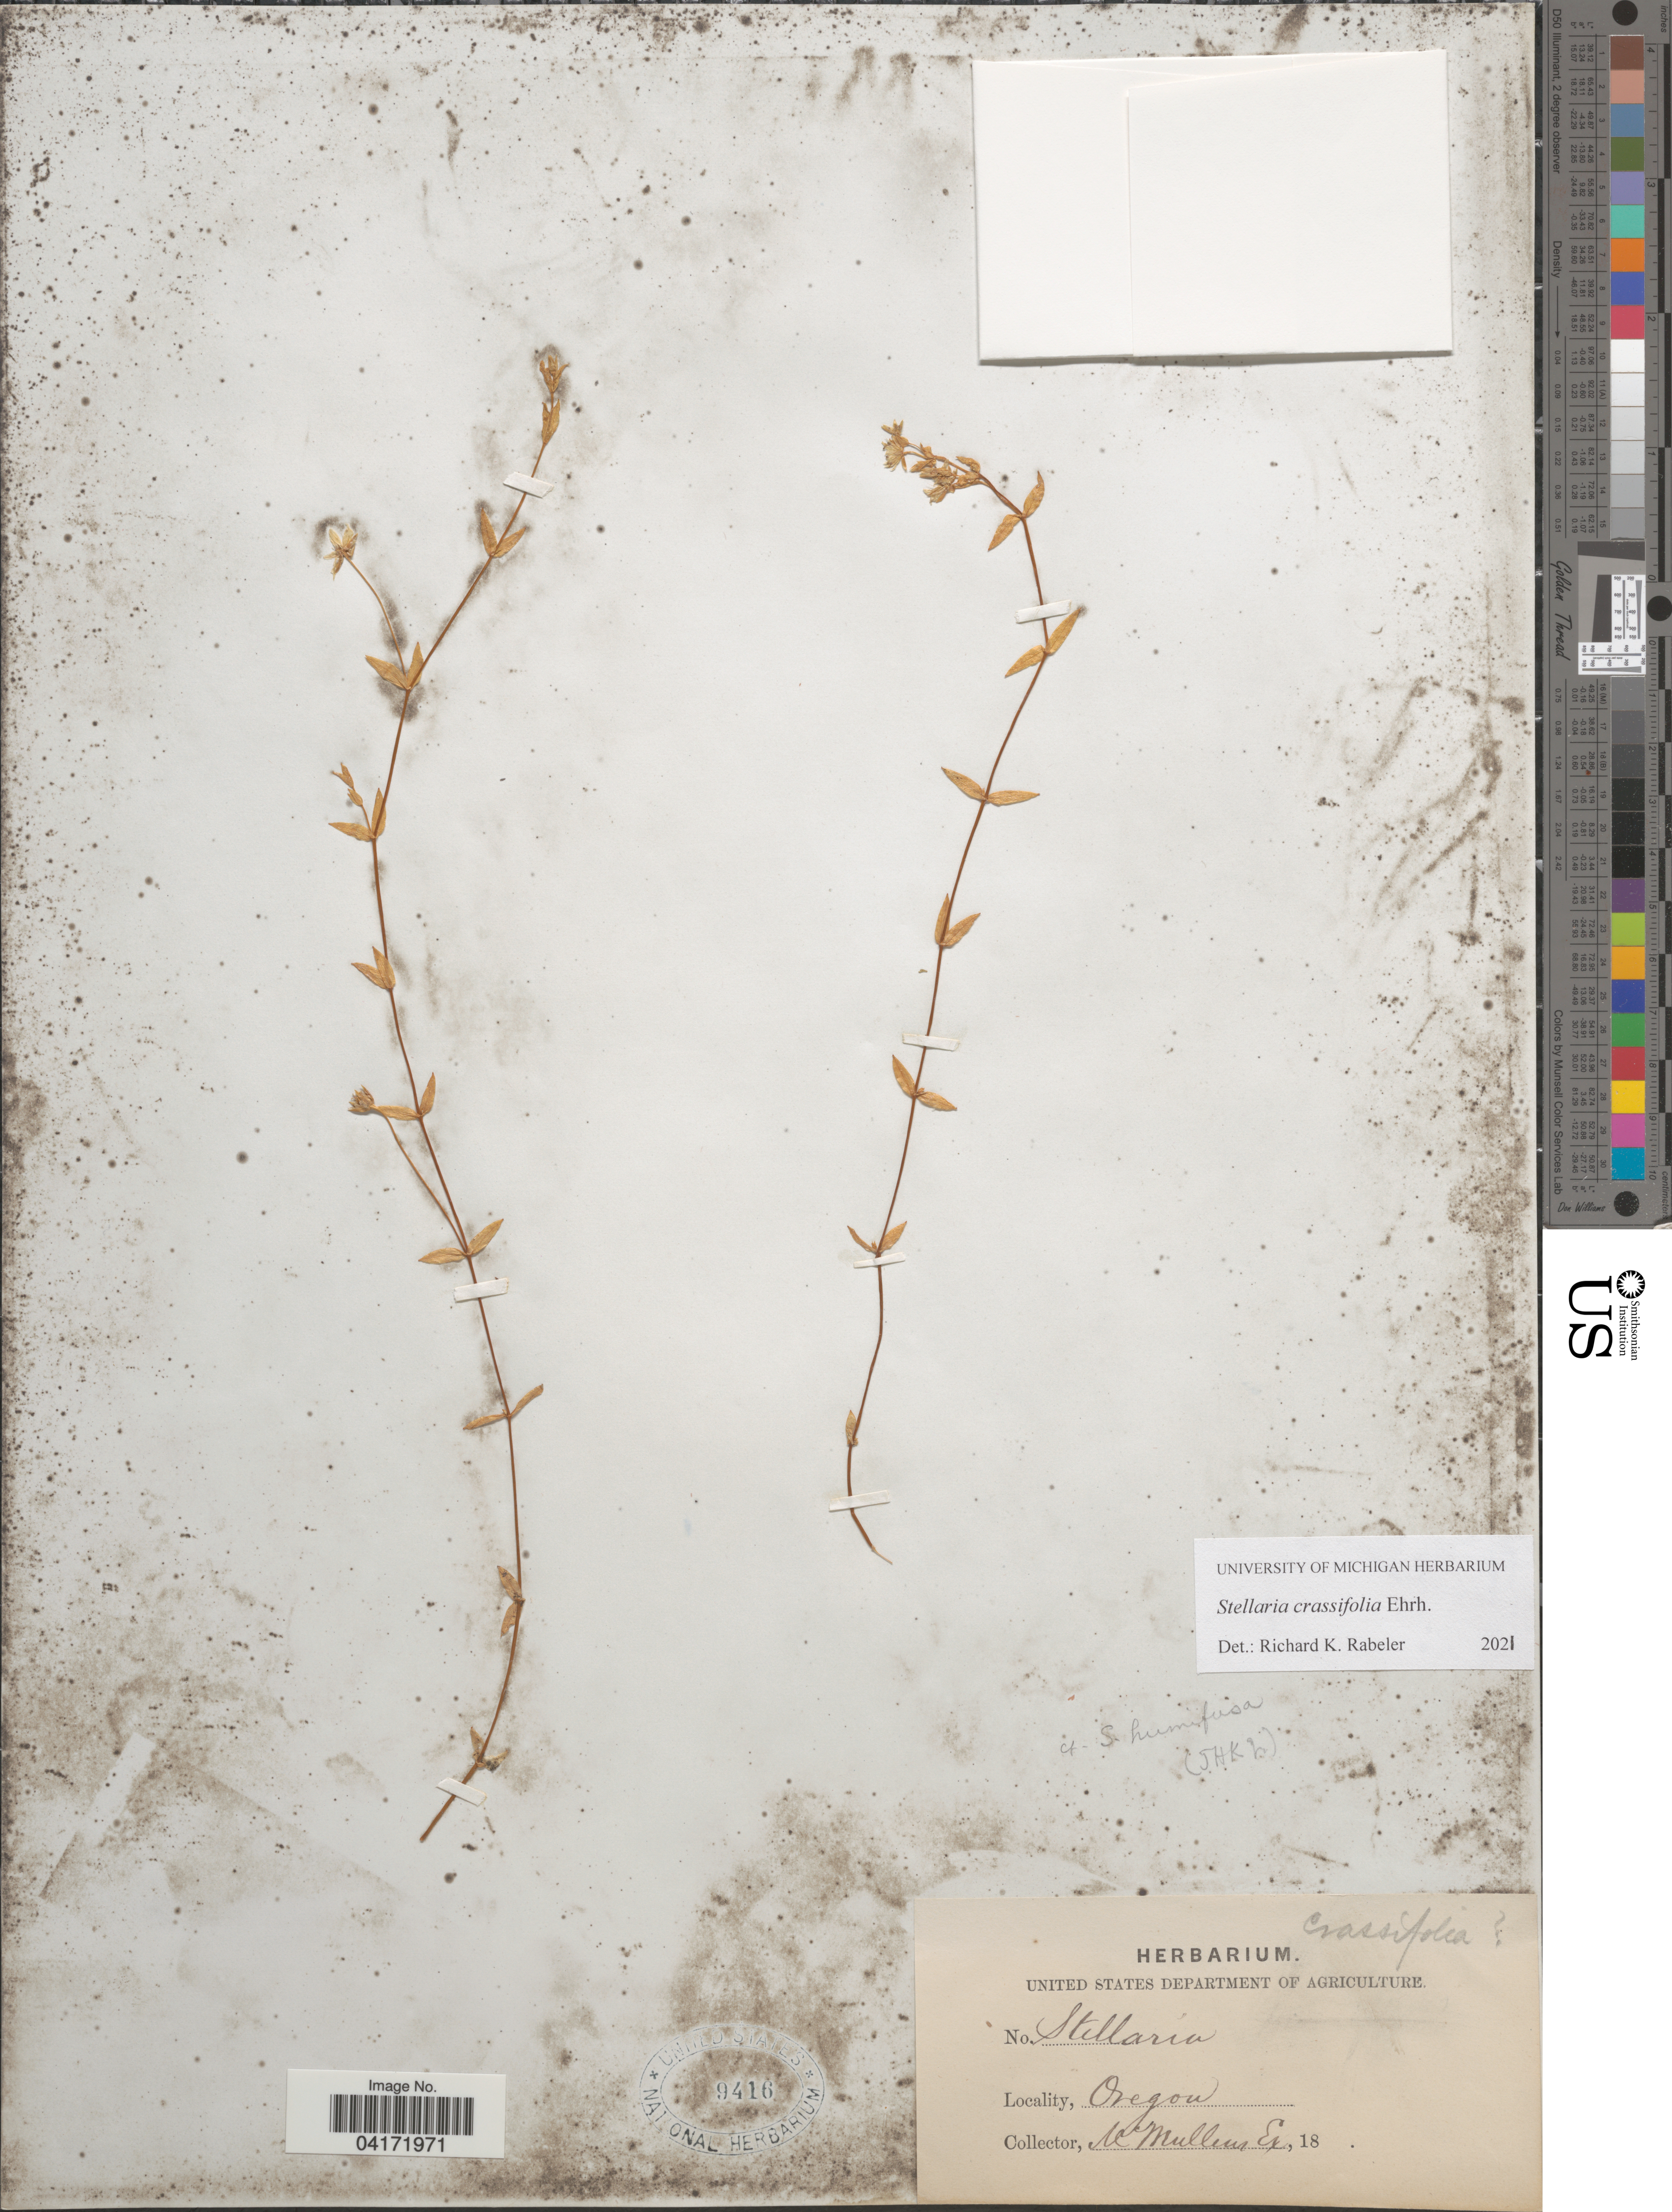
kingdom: Plantae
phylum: Tracheophyta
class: Magnoliopsida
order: Caryophyllales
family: Caryophyllaceae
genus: Stellaria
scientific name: Stellaria crassifolia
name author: Ehrh.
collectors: Mcmullen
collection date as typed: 18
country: United States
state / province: Oregon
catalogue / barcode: US 9416